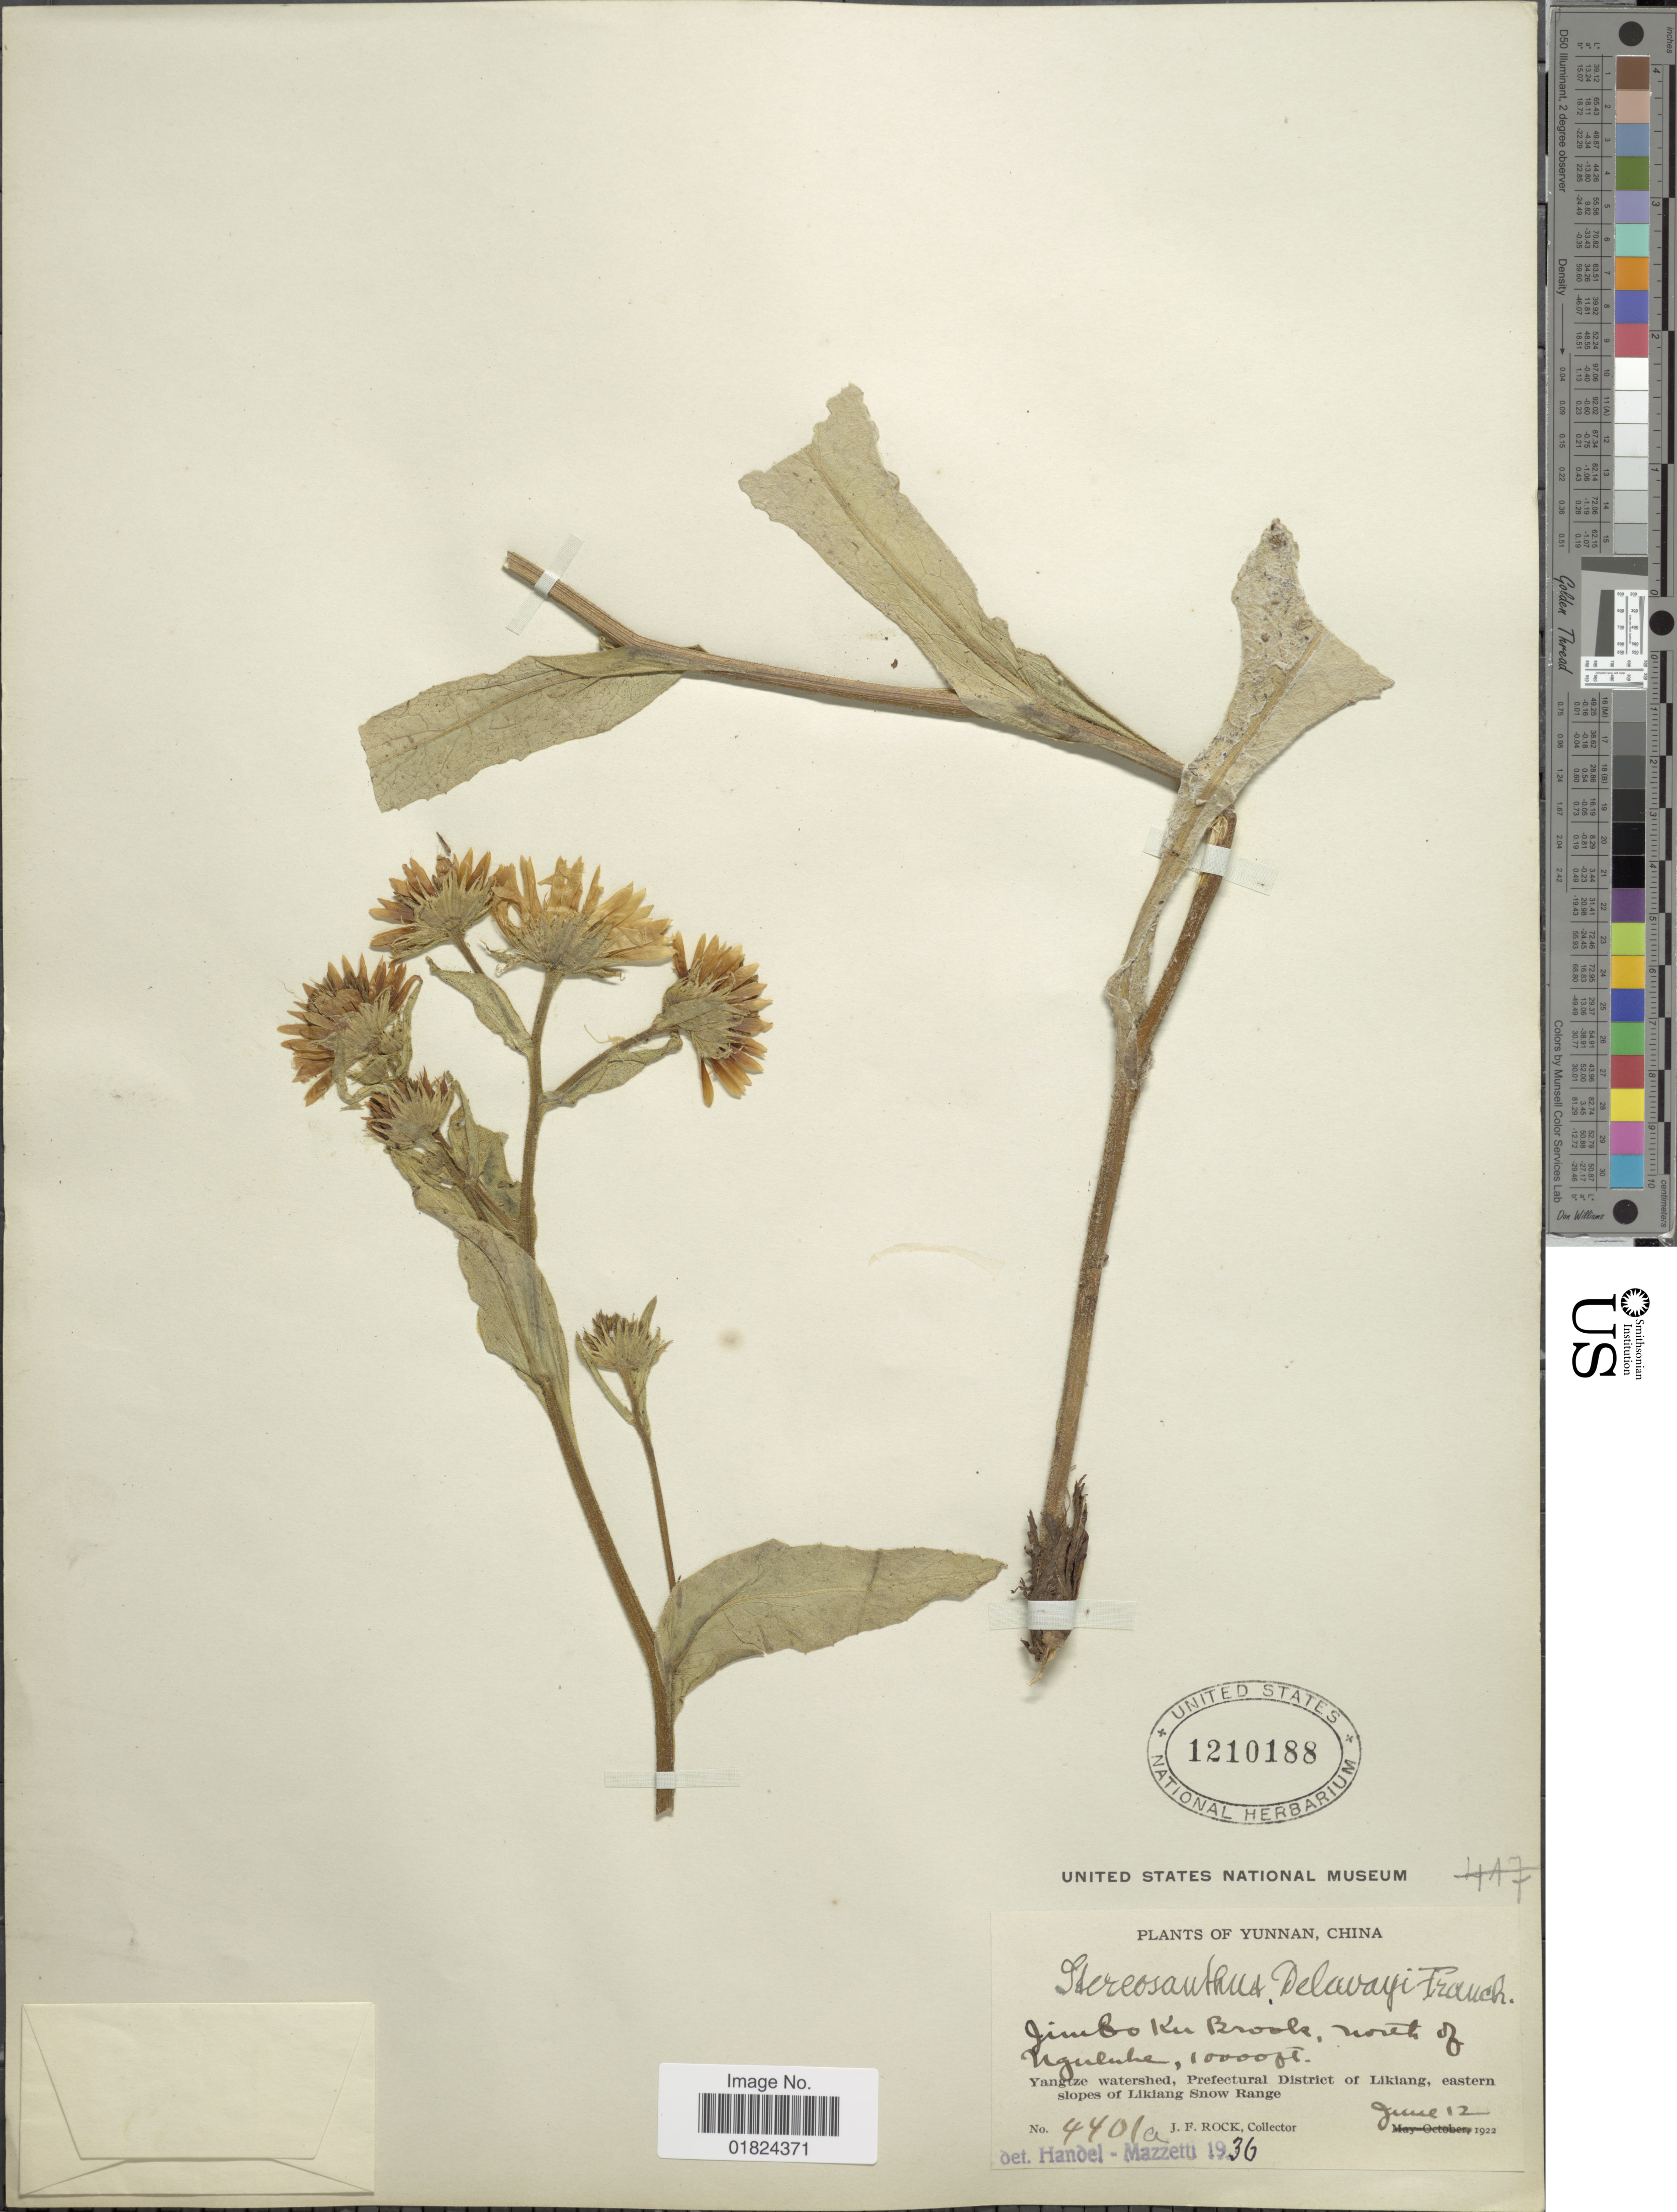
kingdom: Plantae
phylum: Tracheophyta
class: Magnoliopsida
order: Asterales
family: Asteraceae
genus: Stereosanthus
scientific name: Stereosanthus delavayi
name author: Fr. & Steetz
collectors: J. Rock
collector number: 401a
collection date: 1922-06-12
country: China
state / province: Yunnan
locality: Jimbo Ku Brook, north of Nguluke, Yangtze watershed, Prefectural District of Likiang, eastern slopes of Likiang Snow Range.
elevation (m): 3048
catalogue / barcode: US 1210188